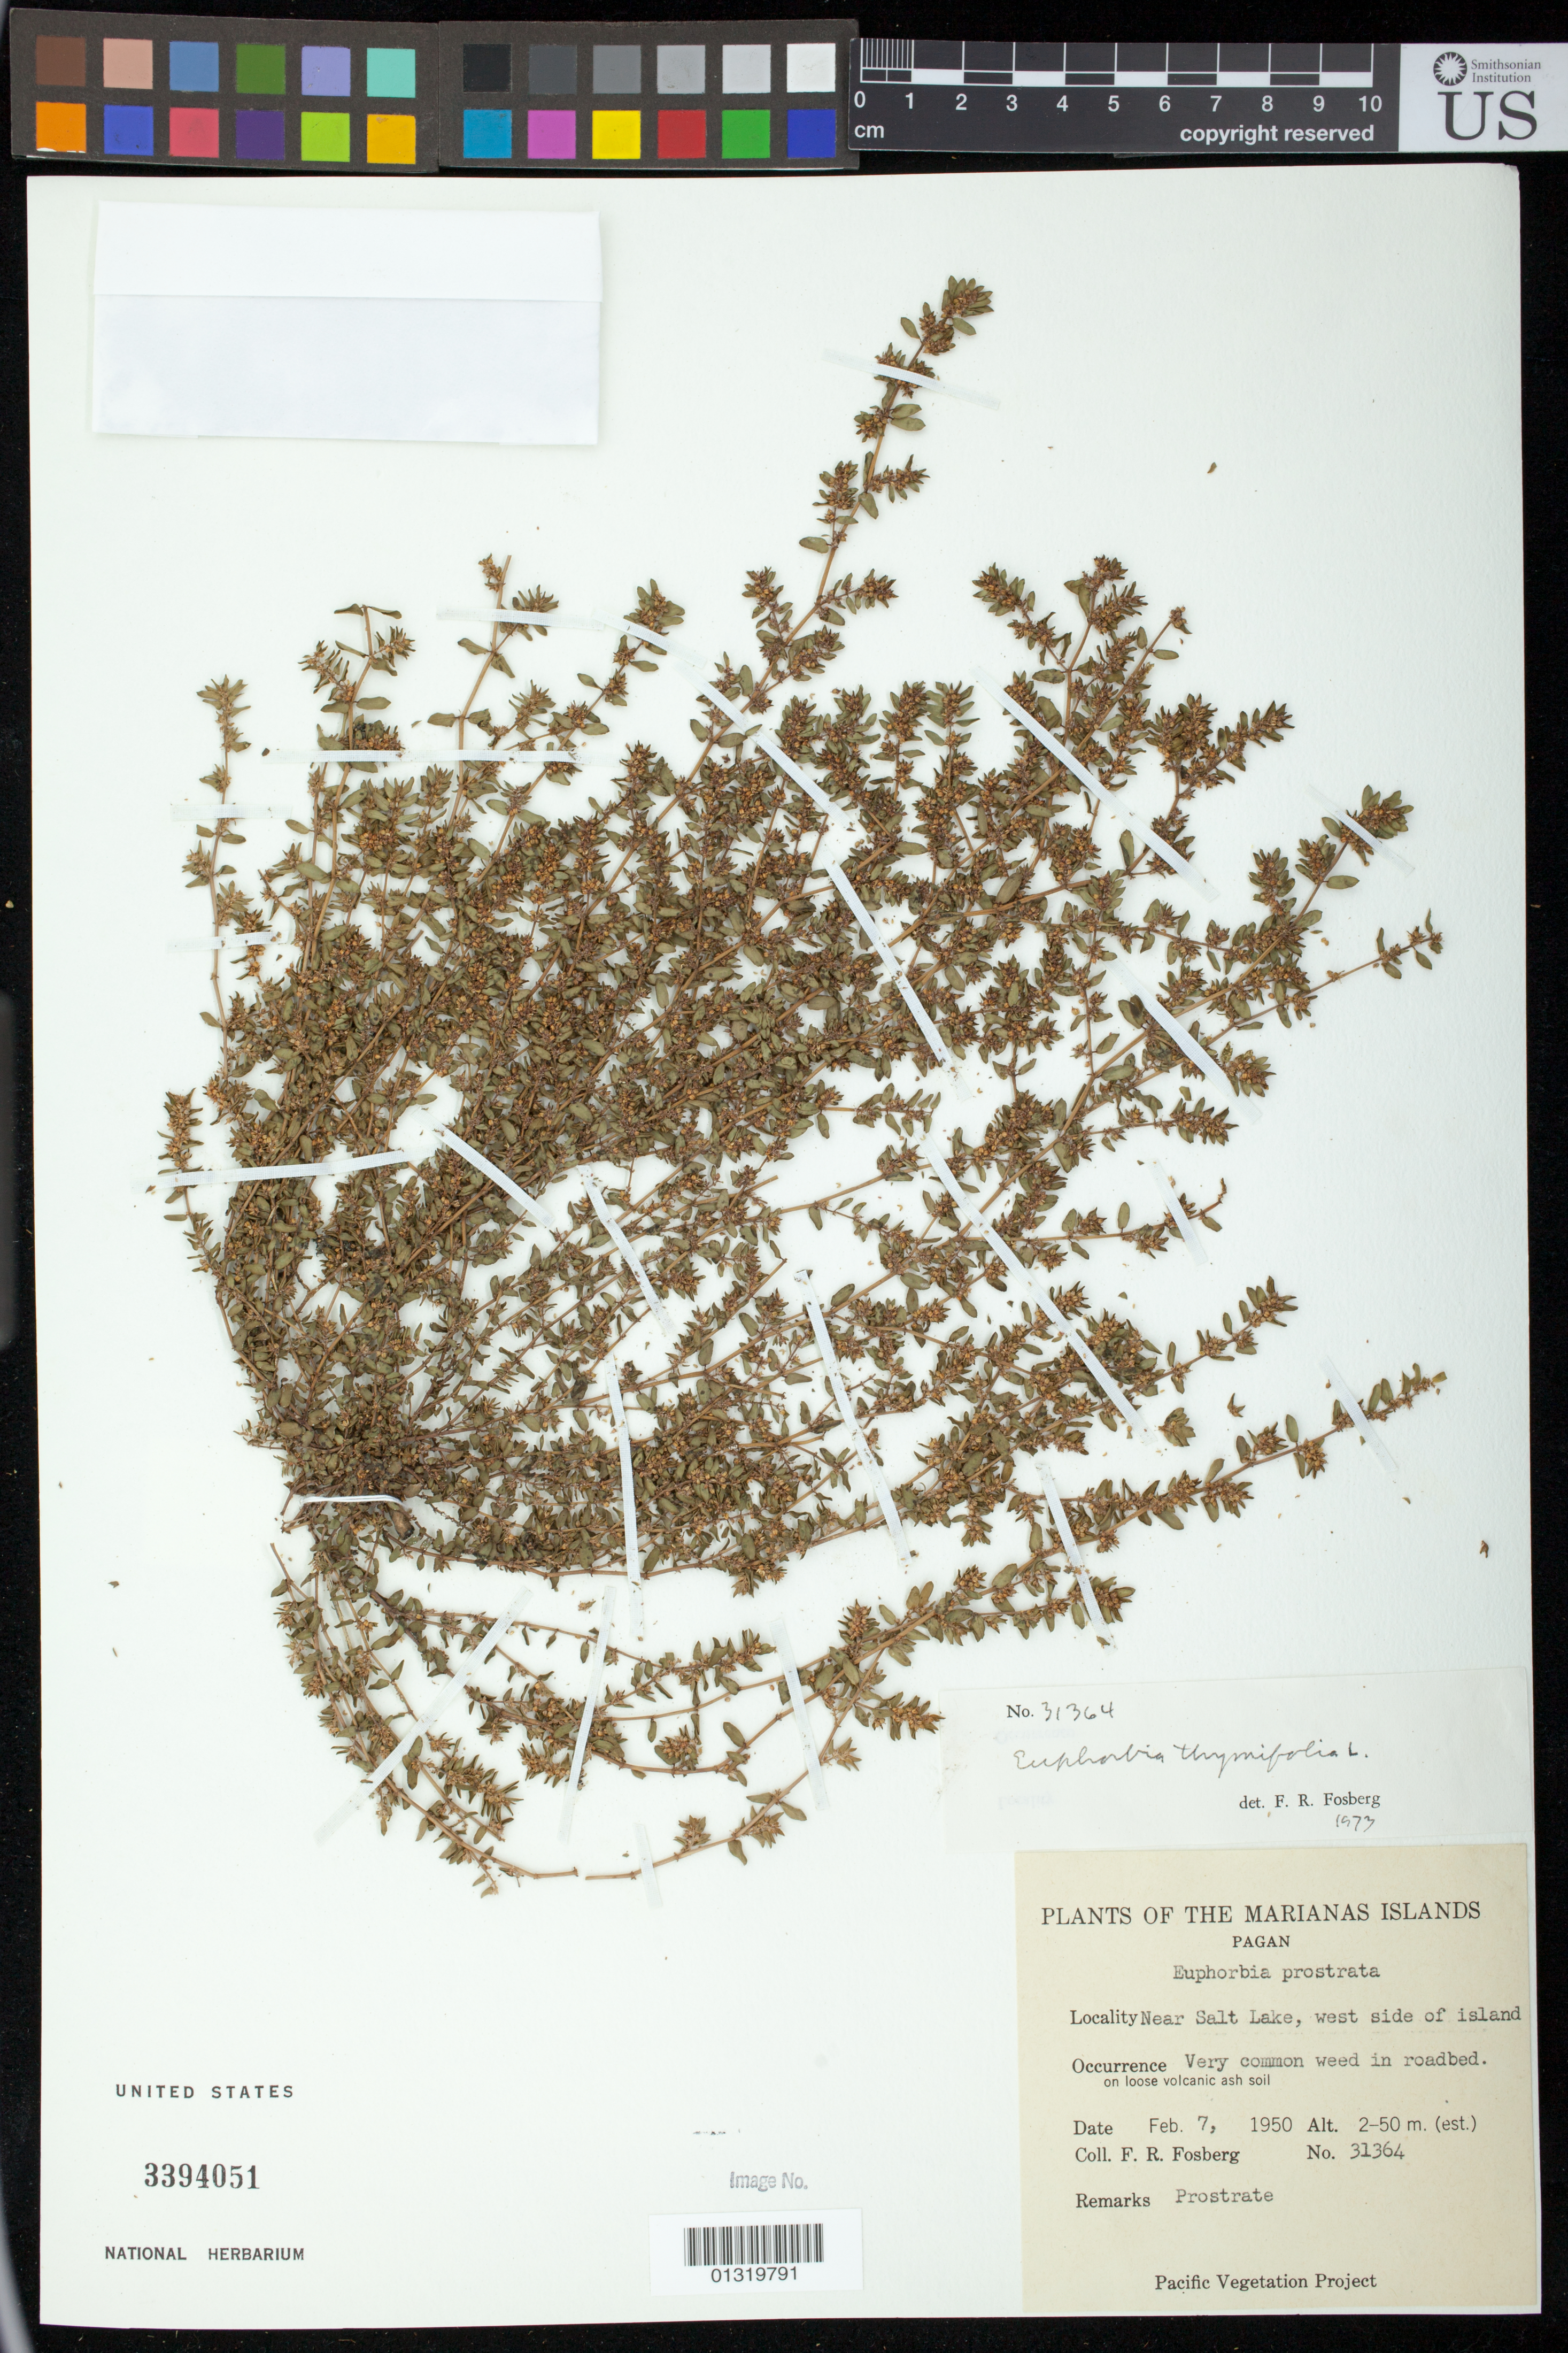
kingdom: Plantae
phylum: Tracheophyta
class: Magnoliopsida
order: Malpighiales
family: Euphorbiaceae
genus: Euphorbia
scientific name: Euphorbia thymifolia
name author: L.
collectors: F. R. Fosberg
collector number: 31364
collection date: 1950-02-07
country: Northern Mariana Islands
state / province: Northern Islands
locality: Pagan; Near Salt Lake, west side of island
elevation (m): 2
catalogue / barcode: US 3394051